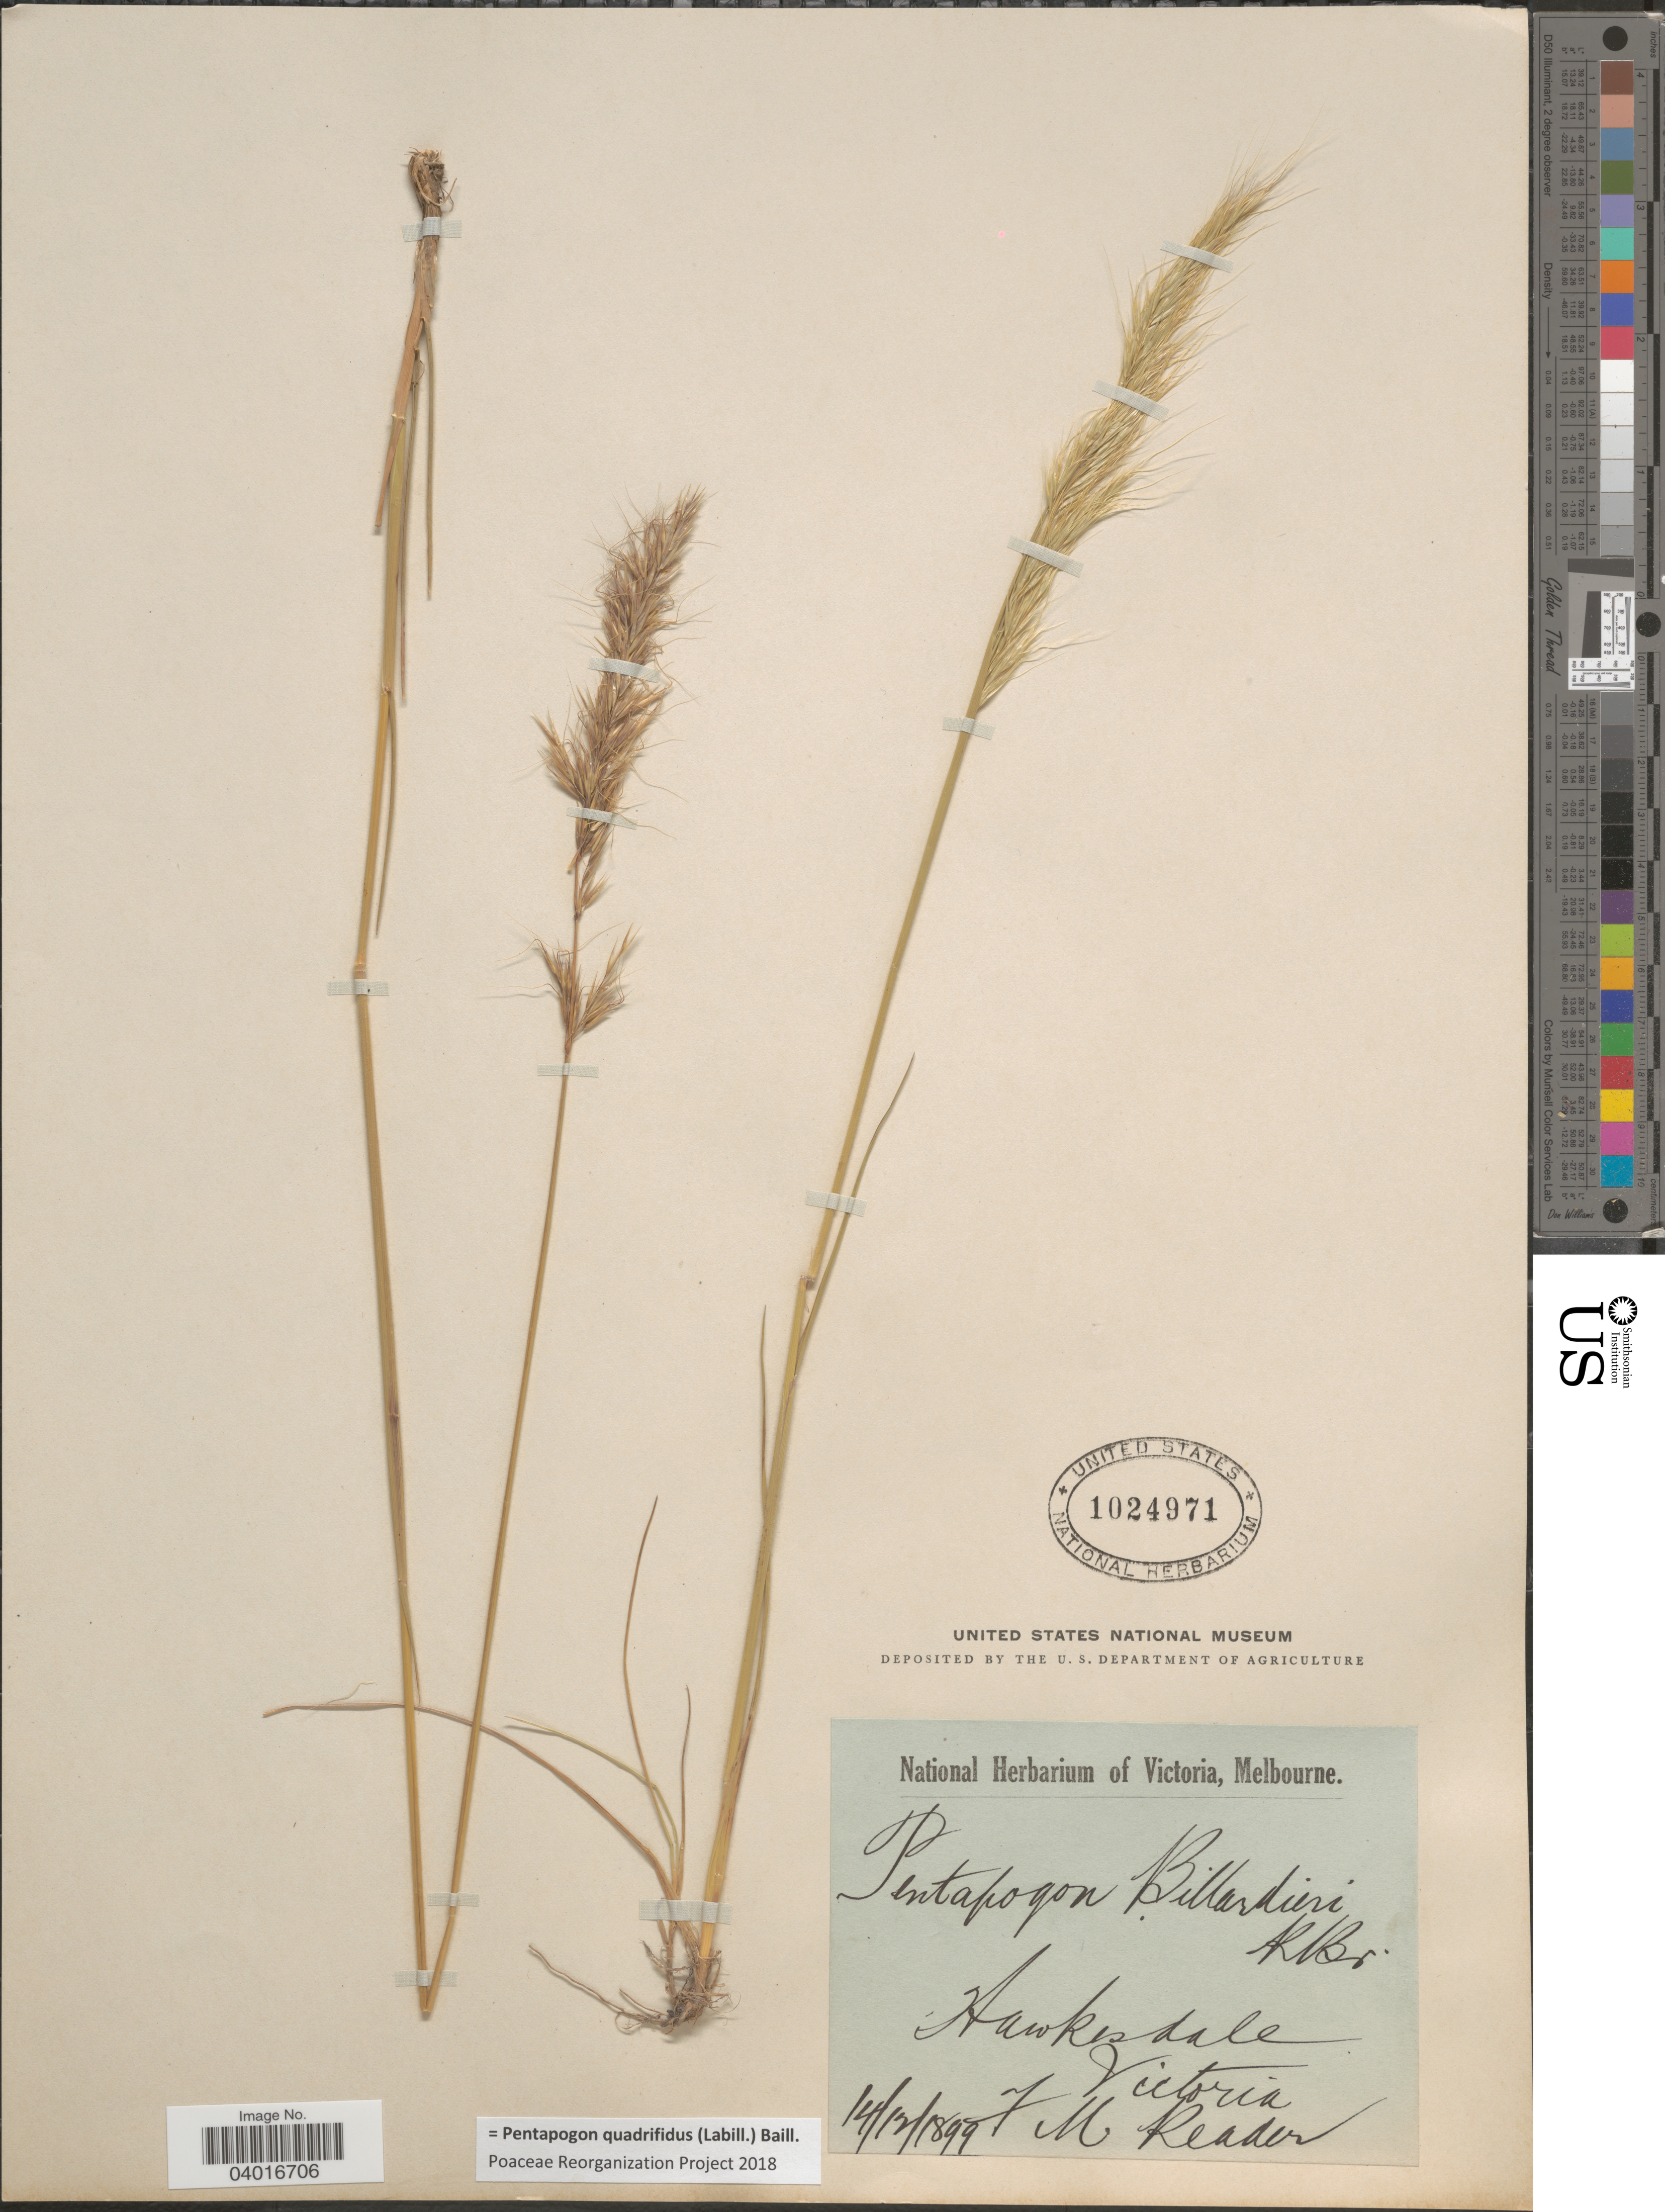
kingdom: Plantae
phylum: Tracheophyta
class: Liliopsida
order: Poales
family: Poaceae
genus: Pentapogon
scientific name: Pentapogon quadrifidus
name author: (Labill.) Baill.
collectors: F. Reader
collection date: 1899-12-14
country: Australia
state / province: Victoria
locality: Hawkesdale, Victoria.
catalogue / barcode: US 1024971